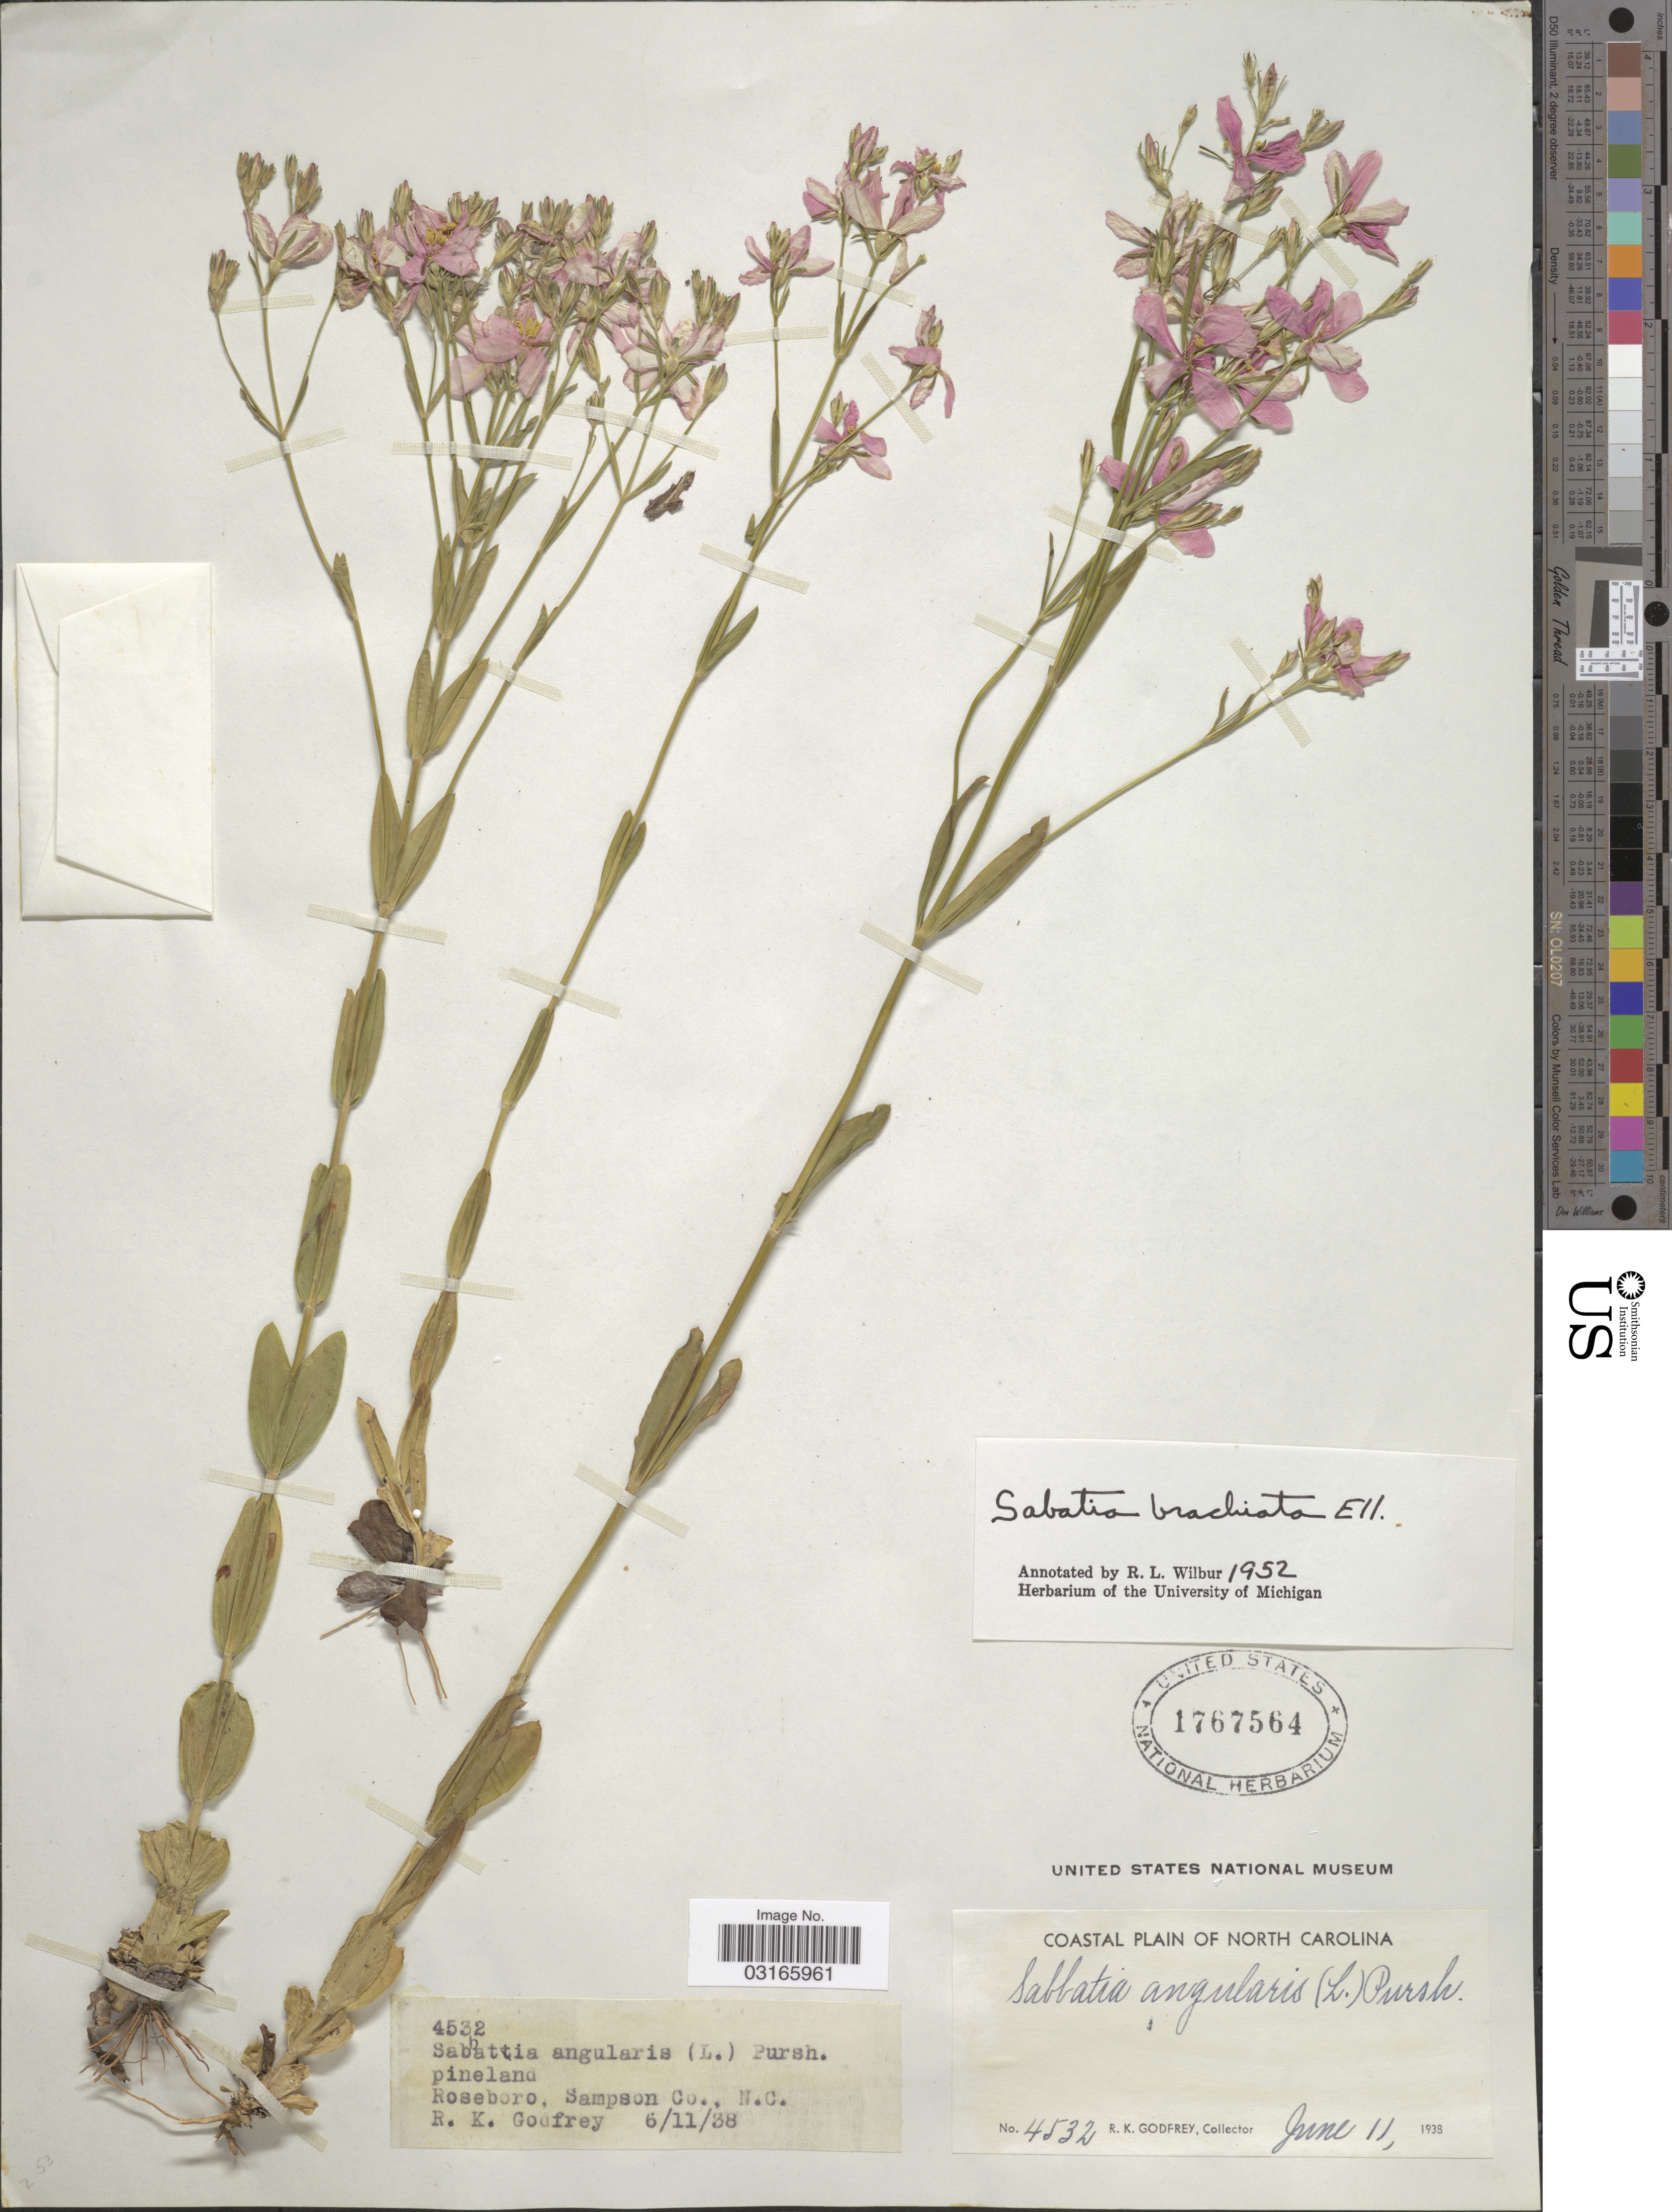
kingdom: Plantae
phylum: Tracheophyta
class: Magnoliopsida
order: Gentianales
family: Gentianaceae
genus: Sabatia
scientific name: Sabatia brachiata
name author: Elliott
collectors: R. K. Godfrey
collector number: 4532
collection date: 1938-06-11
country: United States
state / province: North Carolina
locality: Coastal Plain of North Carolina, Roseboro, Sampson Co. N.C.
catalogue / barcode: US 1767564